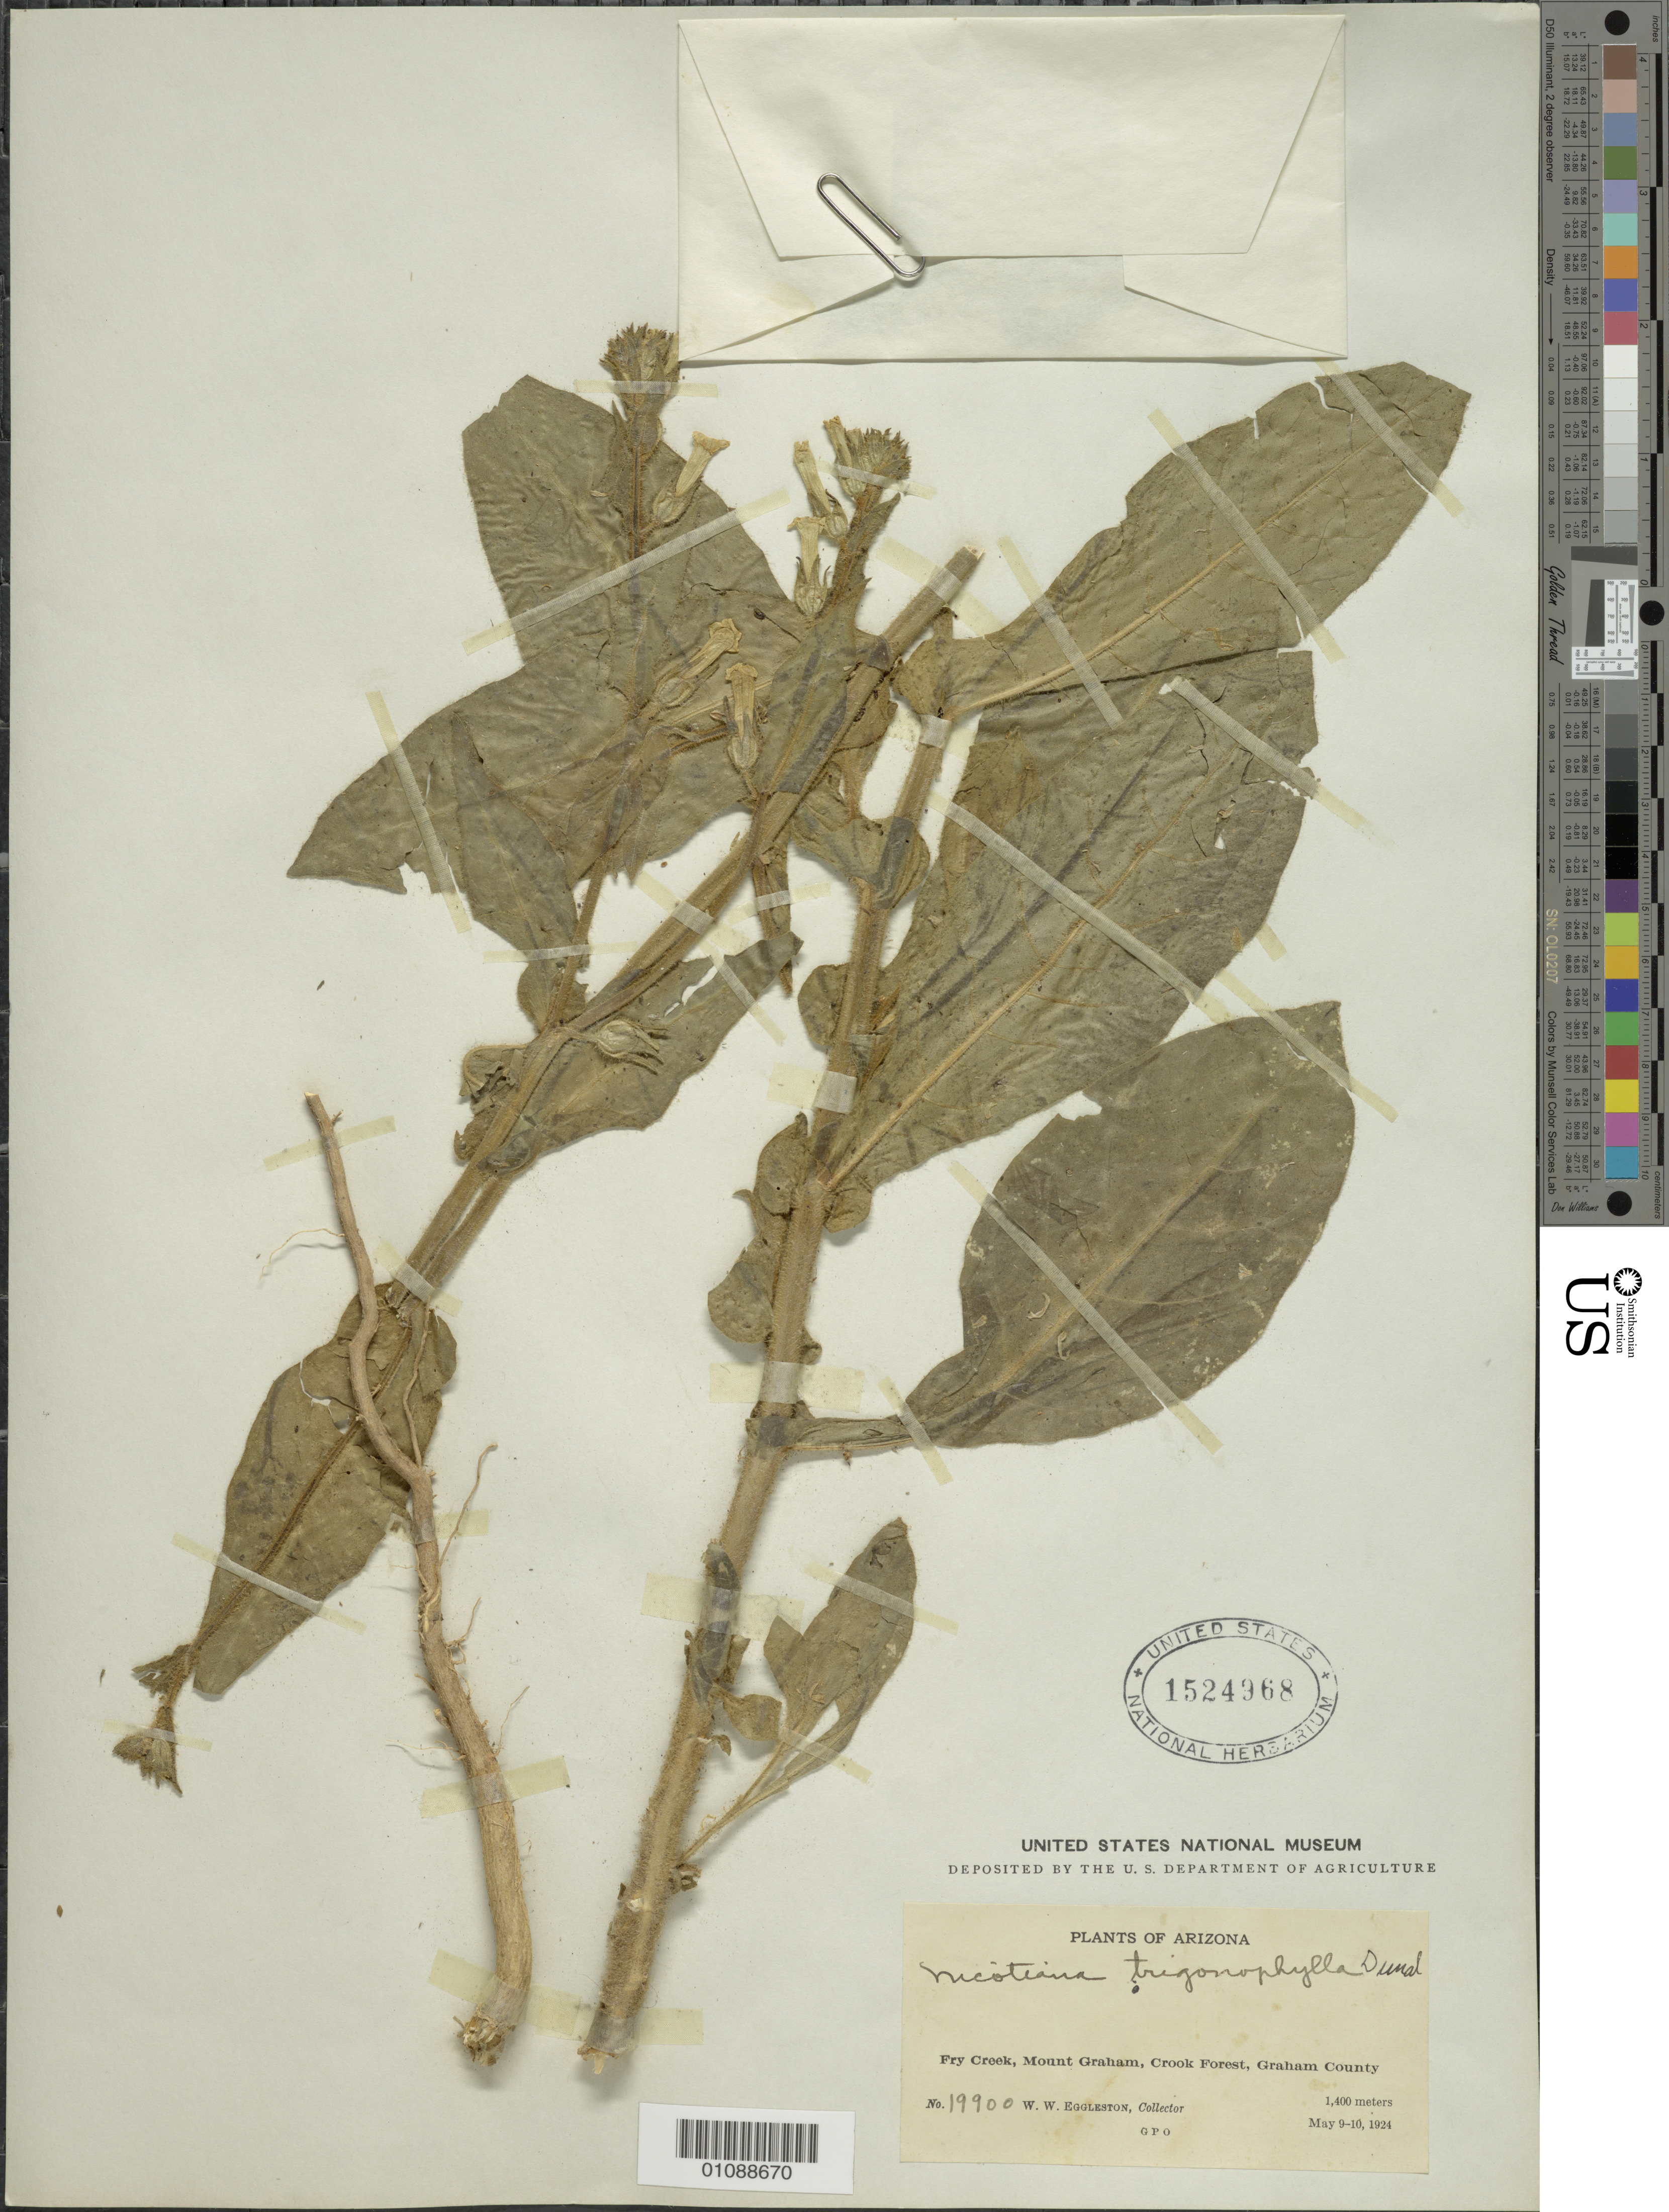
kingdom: Plantae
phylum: Tracheophyta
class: Magnoliopsida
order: Solanales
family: Solanaceae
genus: Nicotiana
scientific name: Nicotiana trigonophylla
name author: Dunal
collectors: W. W. Eggleston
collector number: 19900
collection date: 1924-05-09/1924-05-10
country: United States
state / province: Arizona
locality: Fry Creek, Mount Graham, Crook Forest, Graham County.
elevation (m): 1400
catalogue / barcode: US 1524968